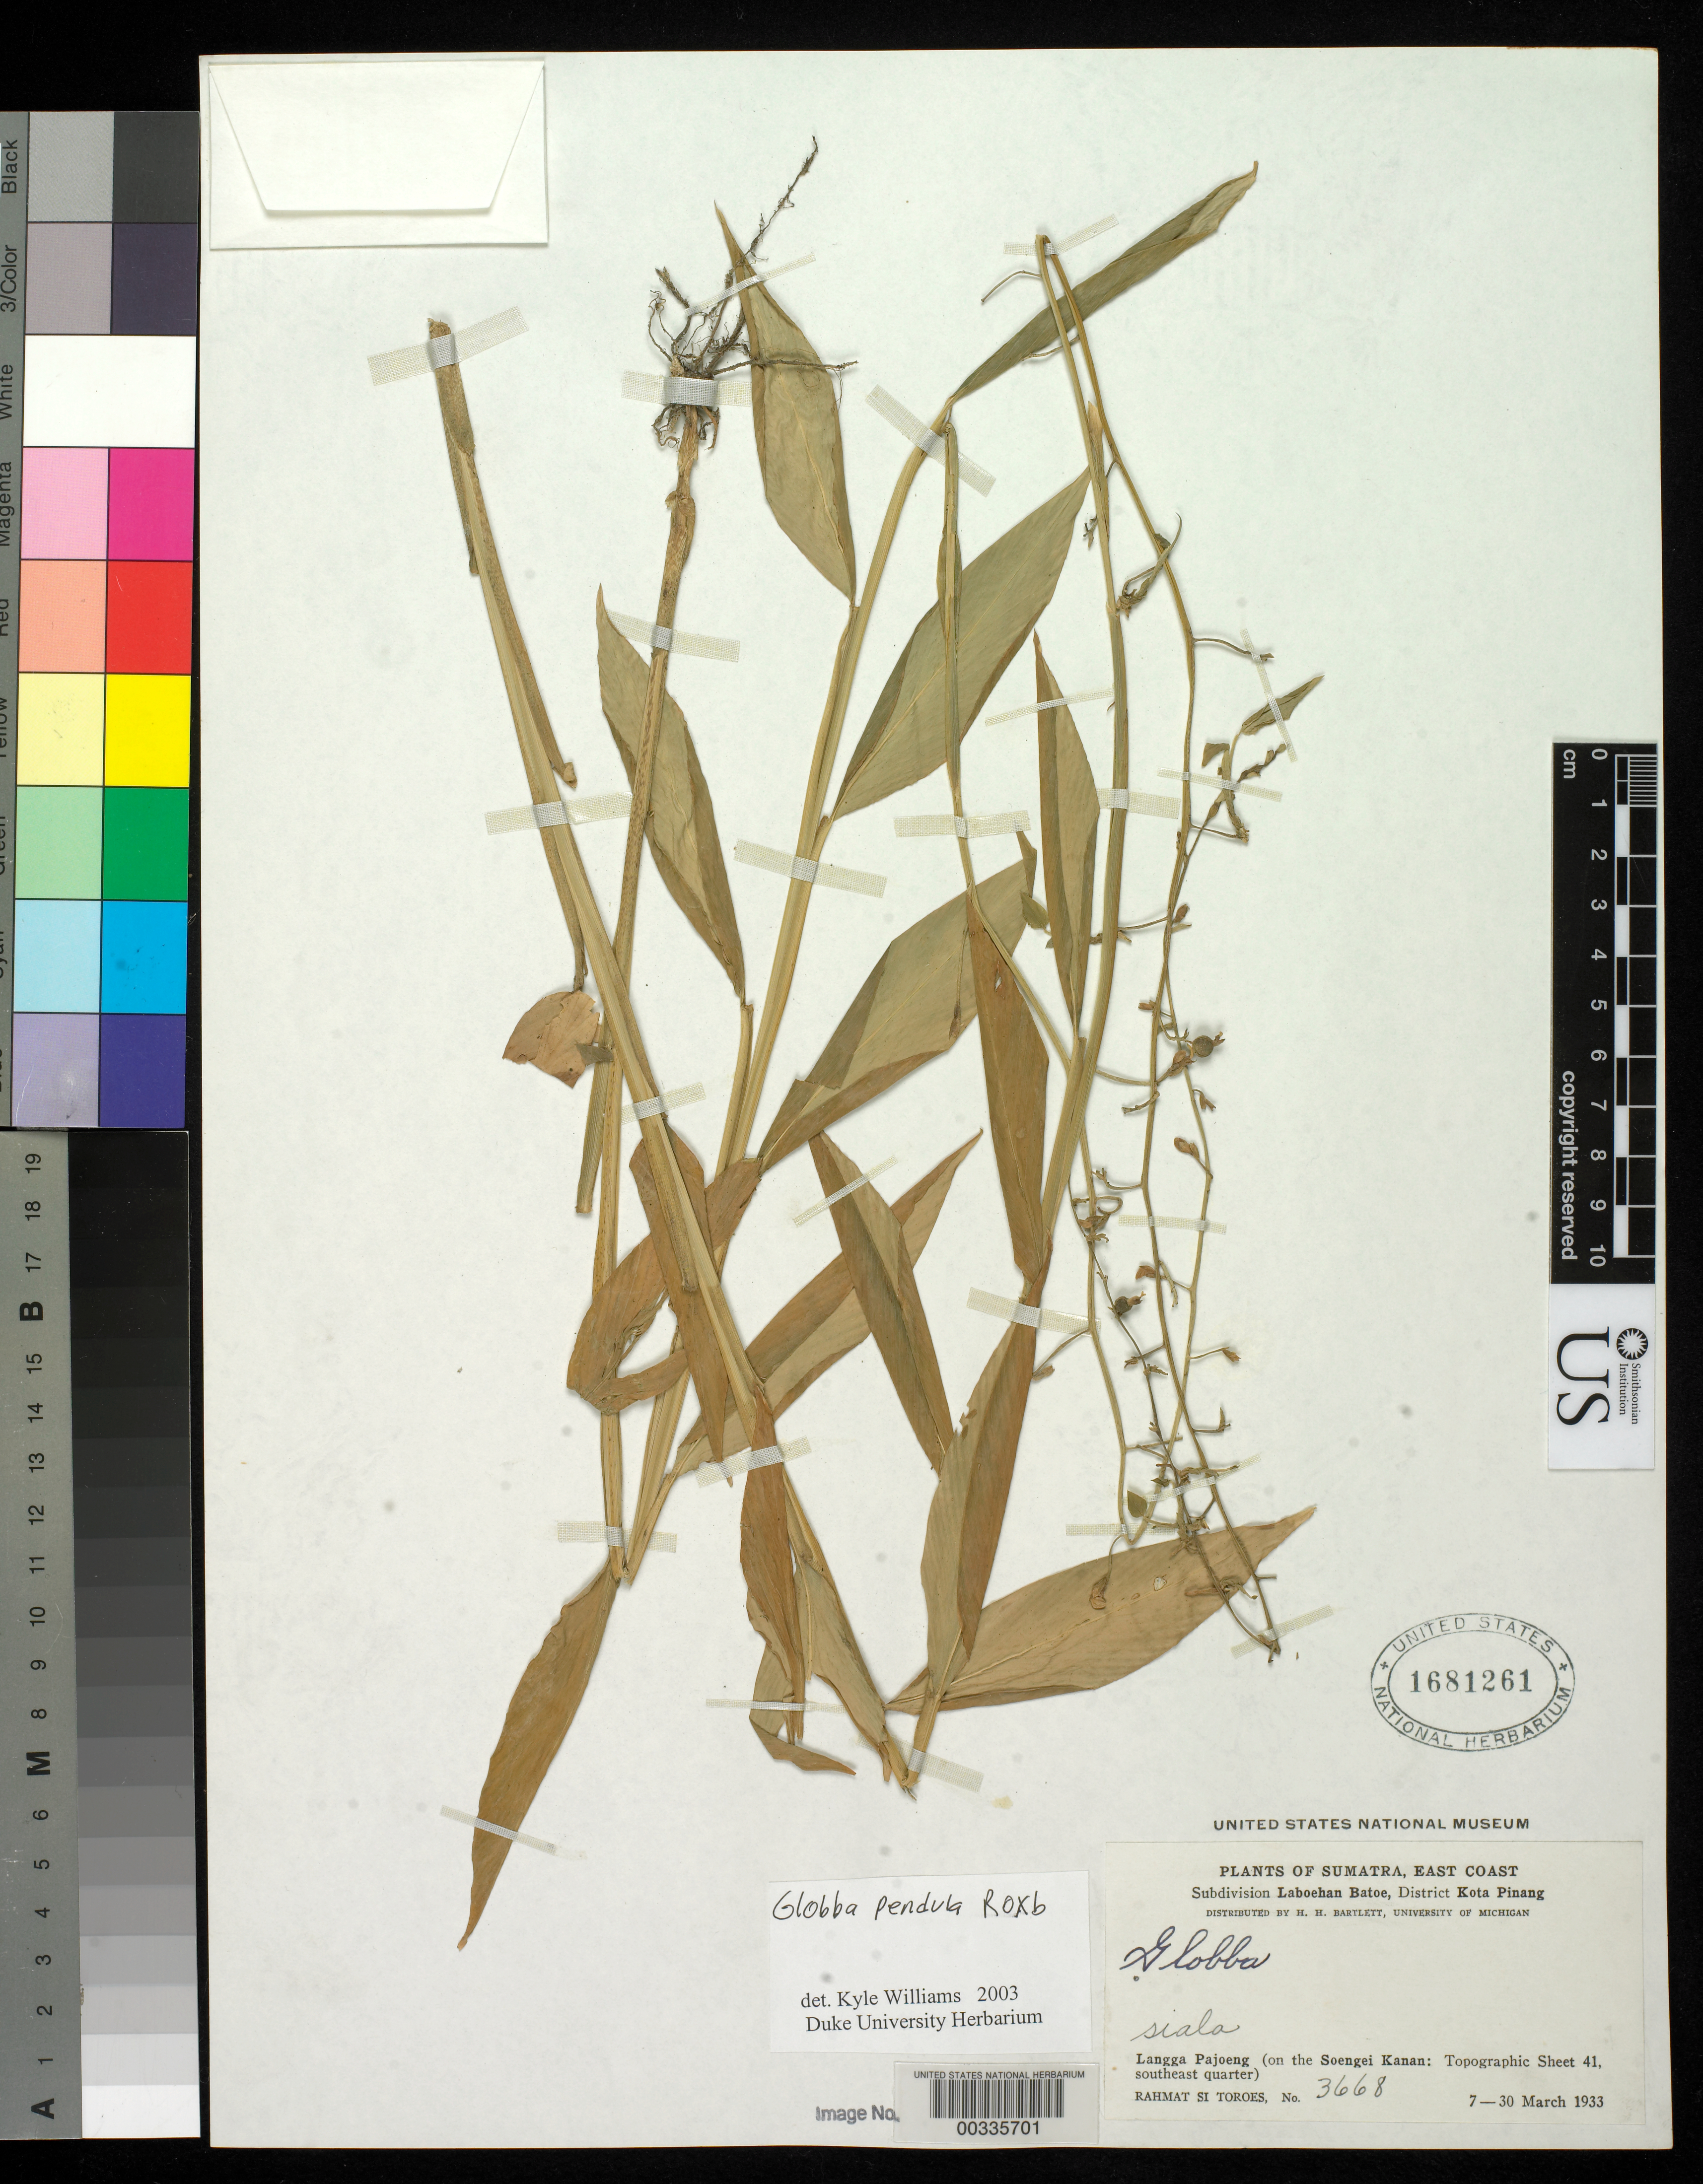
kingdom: Plantae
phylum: Tracheophyta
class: Liliopsida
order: Zingiberales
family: Zingiberaceae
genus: Globba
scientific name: Globba pendula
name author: Roxb.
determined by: Williams, K. J.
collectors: Rahmat Si Boeea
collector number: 3668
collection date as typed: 07 Mar 1933 to 30 Mar 1933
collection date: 1933-03-07/1933-03-30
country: Indonesia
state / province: Sumatra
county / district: Sumatera Utara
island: Sumatra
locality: Subdivision Laboehan Batoe, district Kota Pinang, Langga Pajoeng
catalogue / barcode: US 1681261